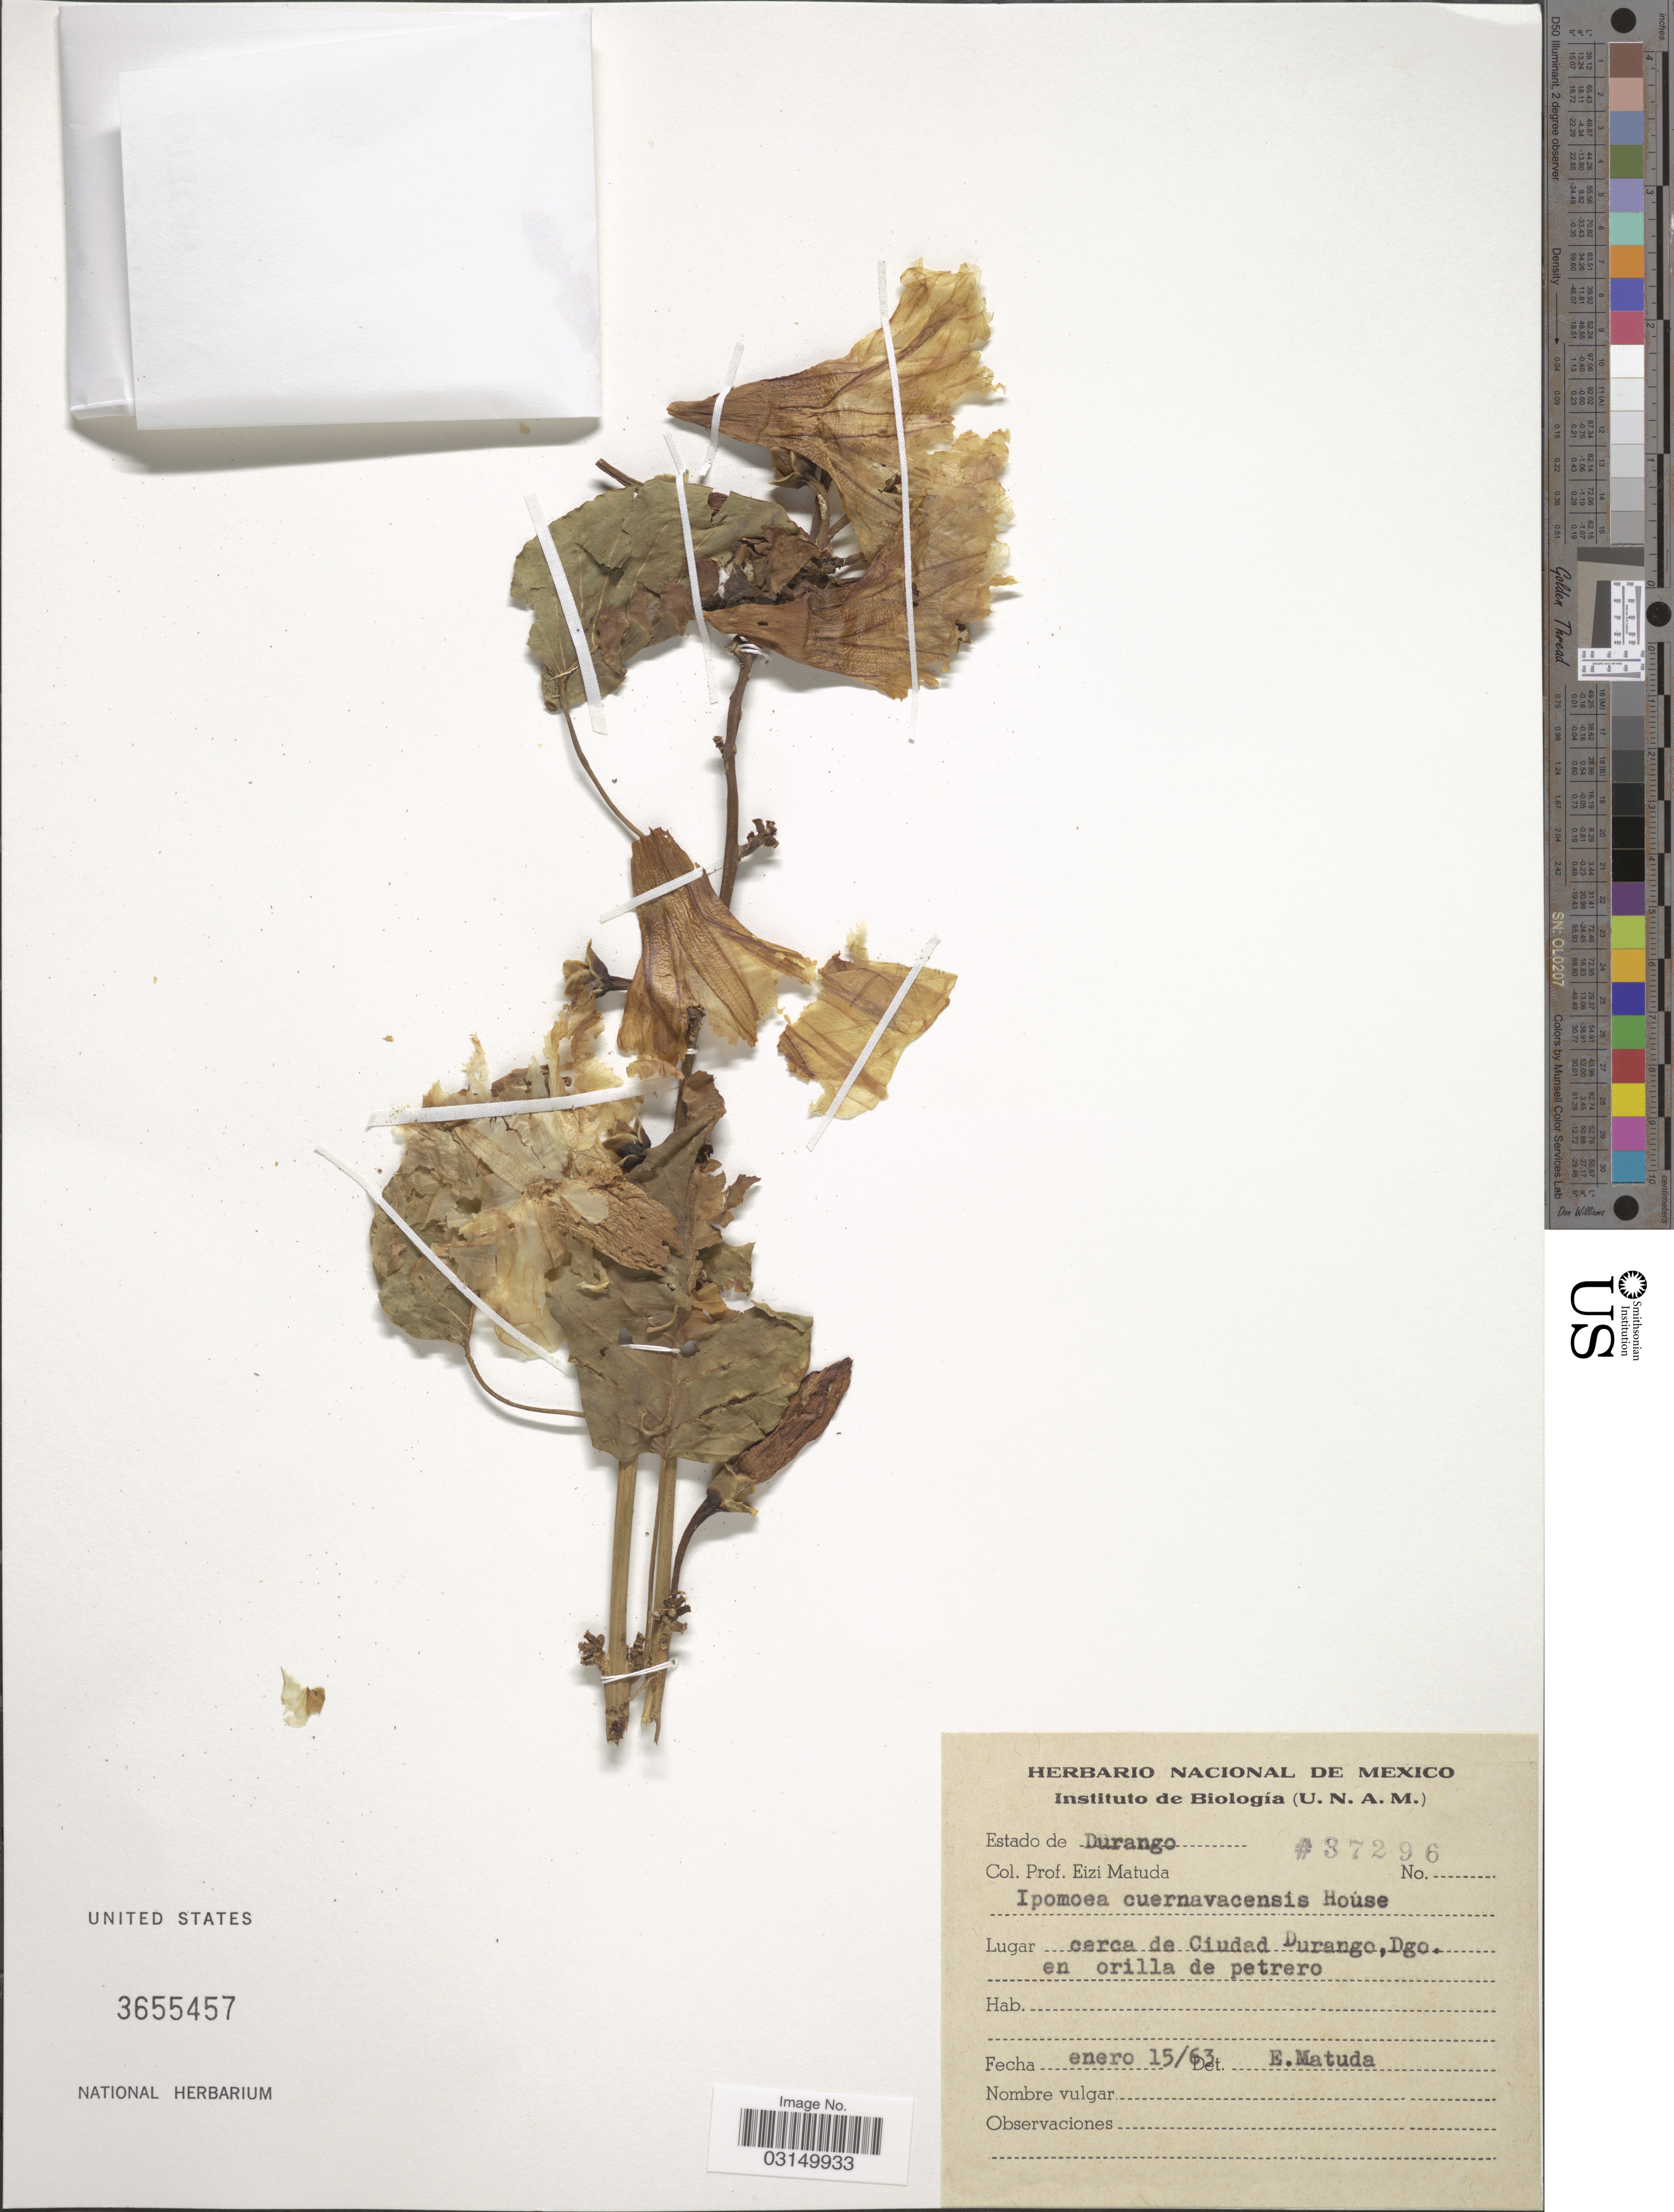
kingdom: Plantae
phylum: Tracheophyta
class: Magnoliopsida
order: Solanales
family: Convolvulaceae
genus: Ipomoea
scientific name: Ipomoea cuernavacensis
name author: House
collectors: E. Matuda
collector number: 37296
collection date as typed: Transcribed d/m/y: 15/1/63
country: Mexico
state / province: Durango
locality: Cerca de Ciudad Durango, Dgo. en orilla de petrero.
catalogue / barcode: US 3655457